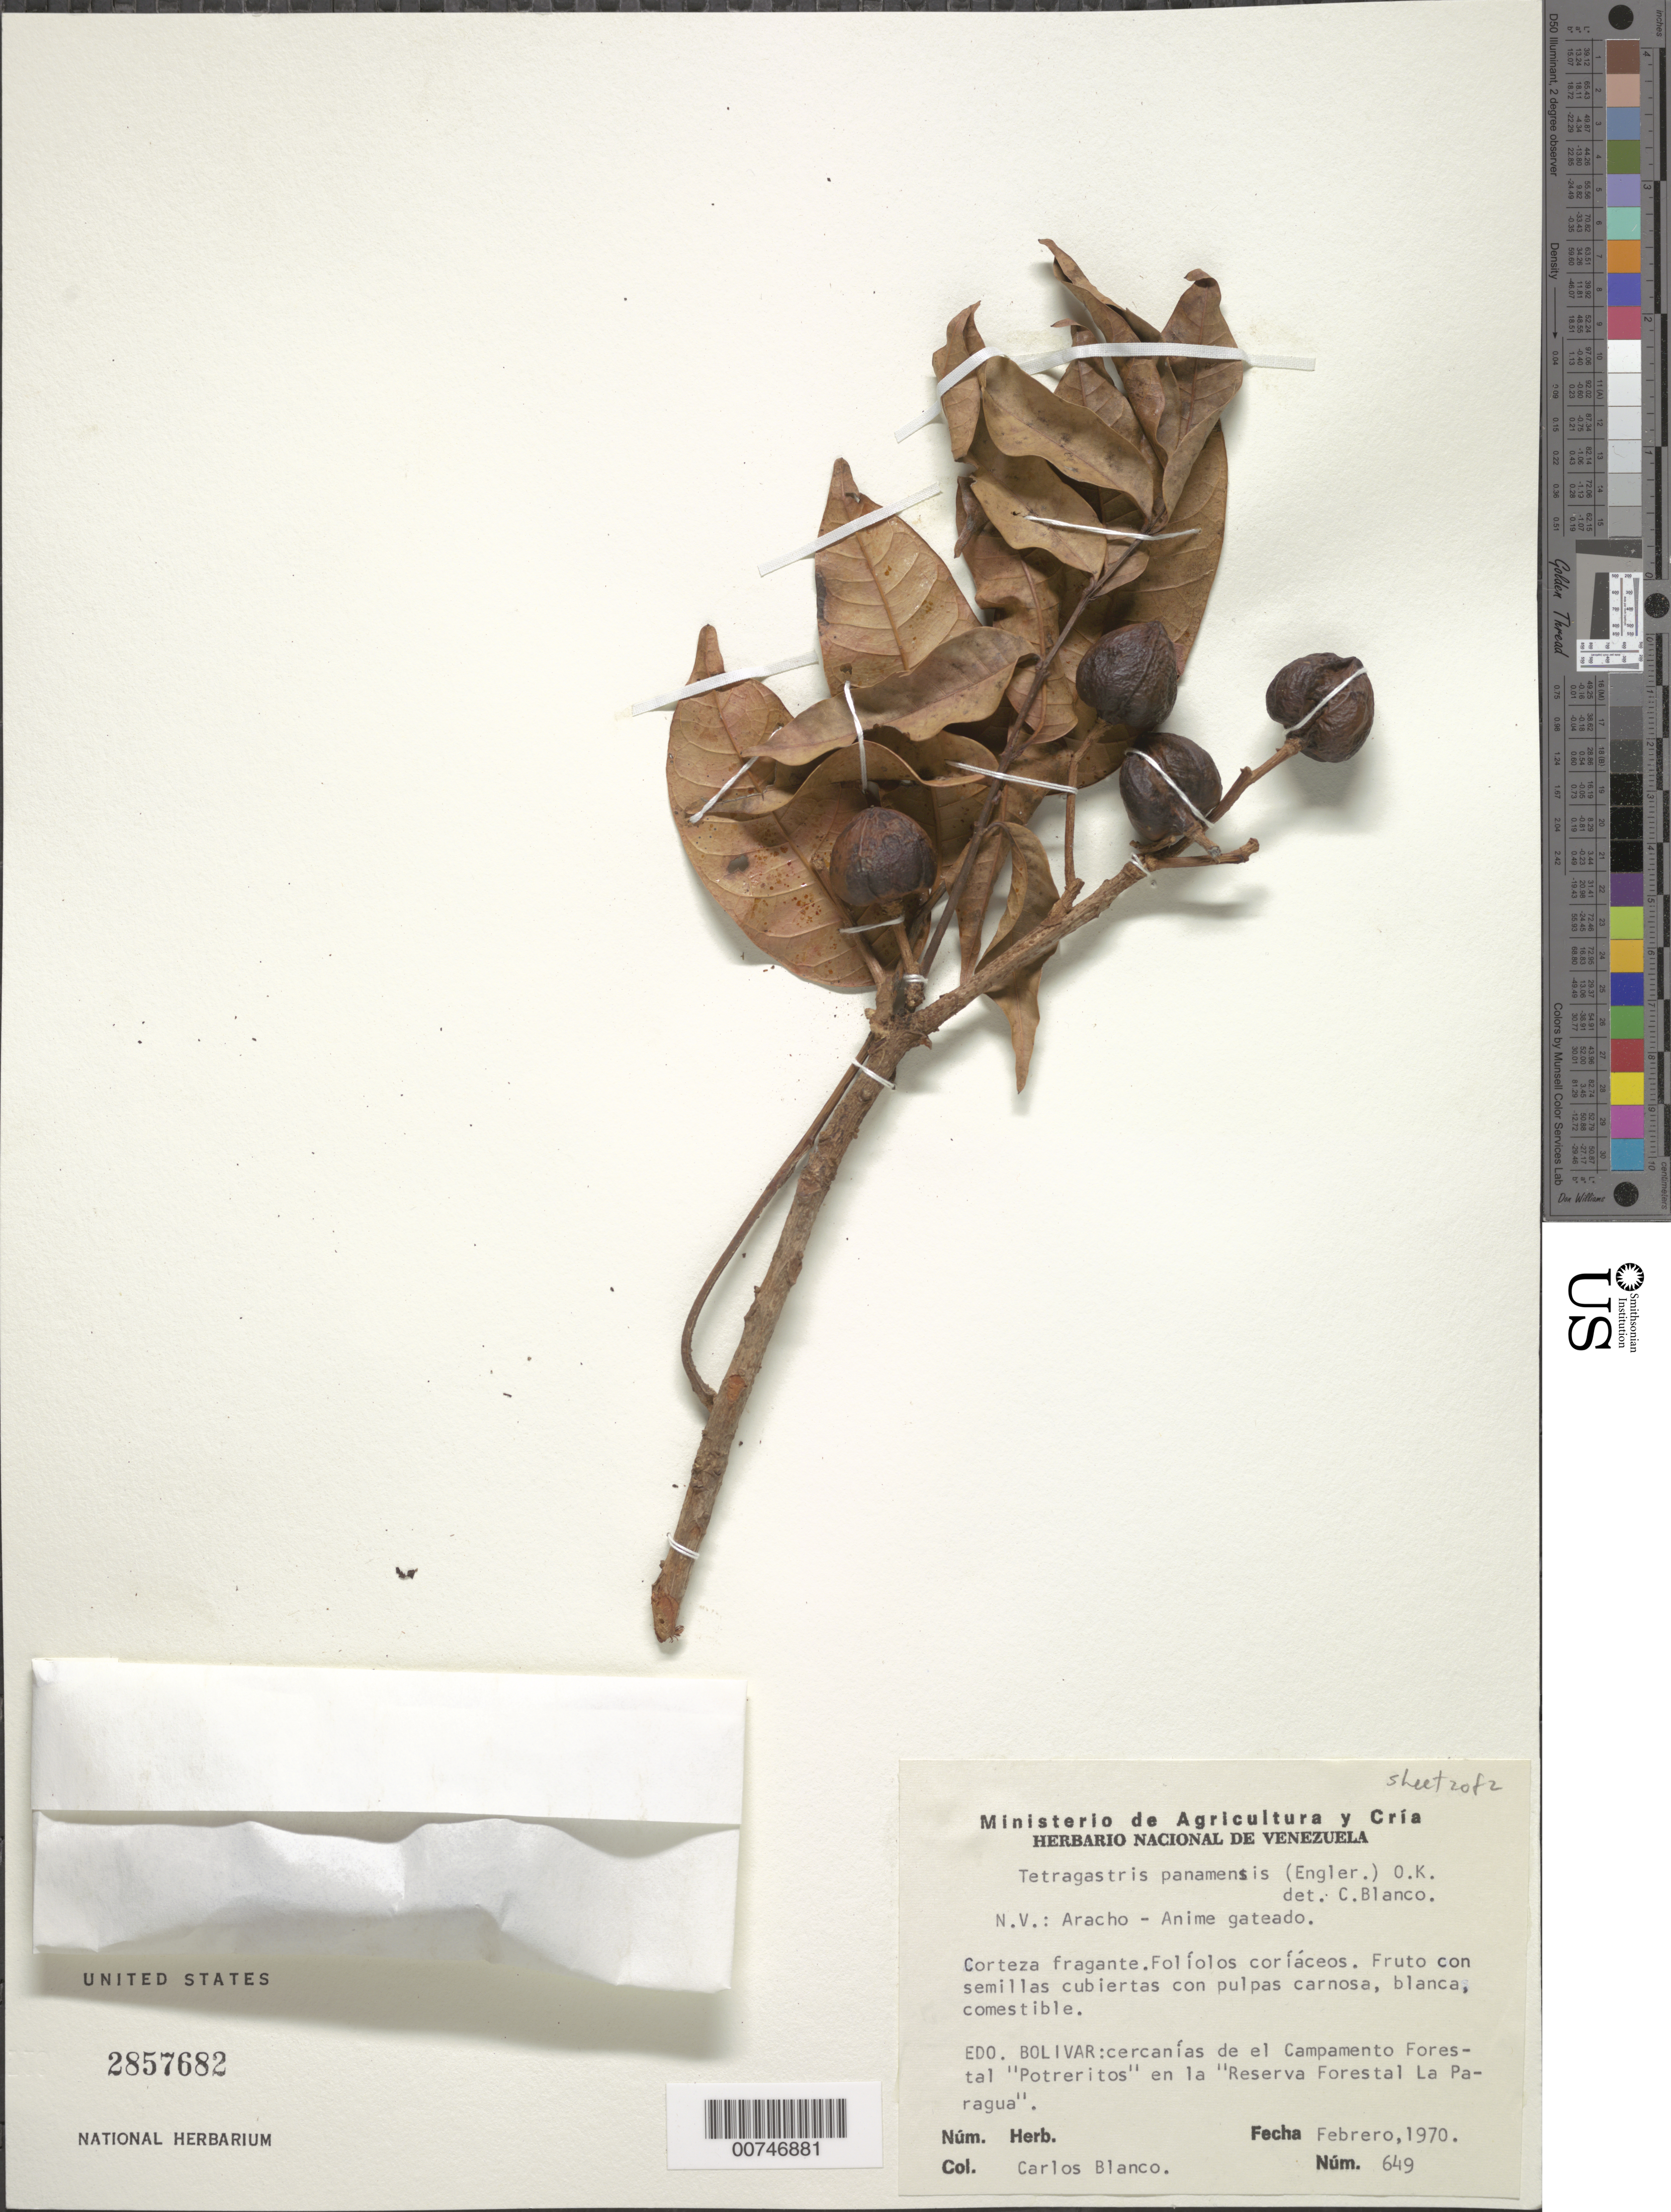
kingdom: Plantae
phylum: Tracheophyta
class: Magnoliopsida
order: Sapindales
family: Burseraceae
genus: Protium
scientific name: Protium stevensonii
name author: (Standl.) Daly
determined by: Daly, Douglas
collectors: C. Blanco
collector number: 649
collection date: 1970-02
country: Venezuela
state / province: Bolivar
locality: Cercanías de el Campamento Forestal "Potreritos" en la "Reserva Forestal La Paragua".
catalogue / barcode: US 2857682